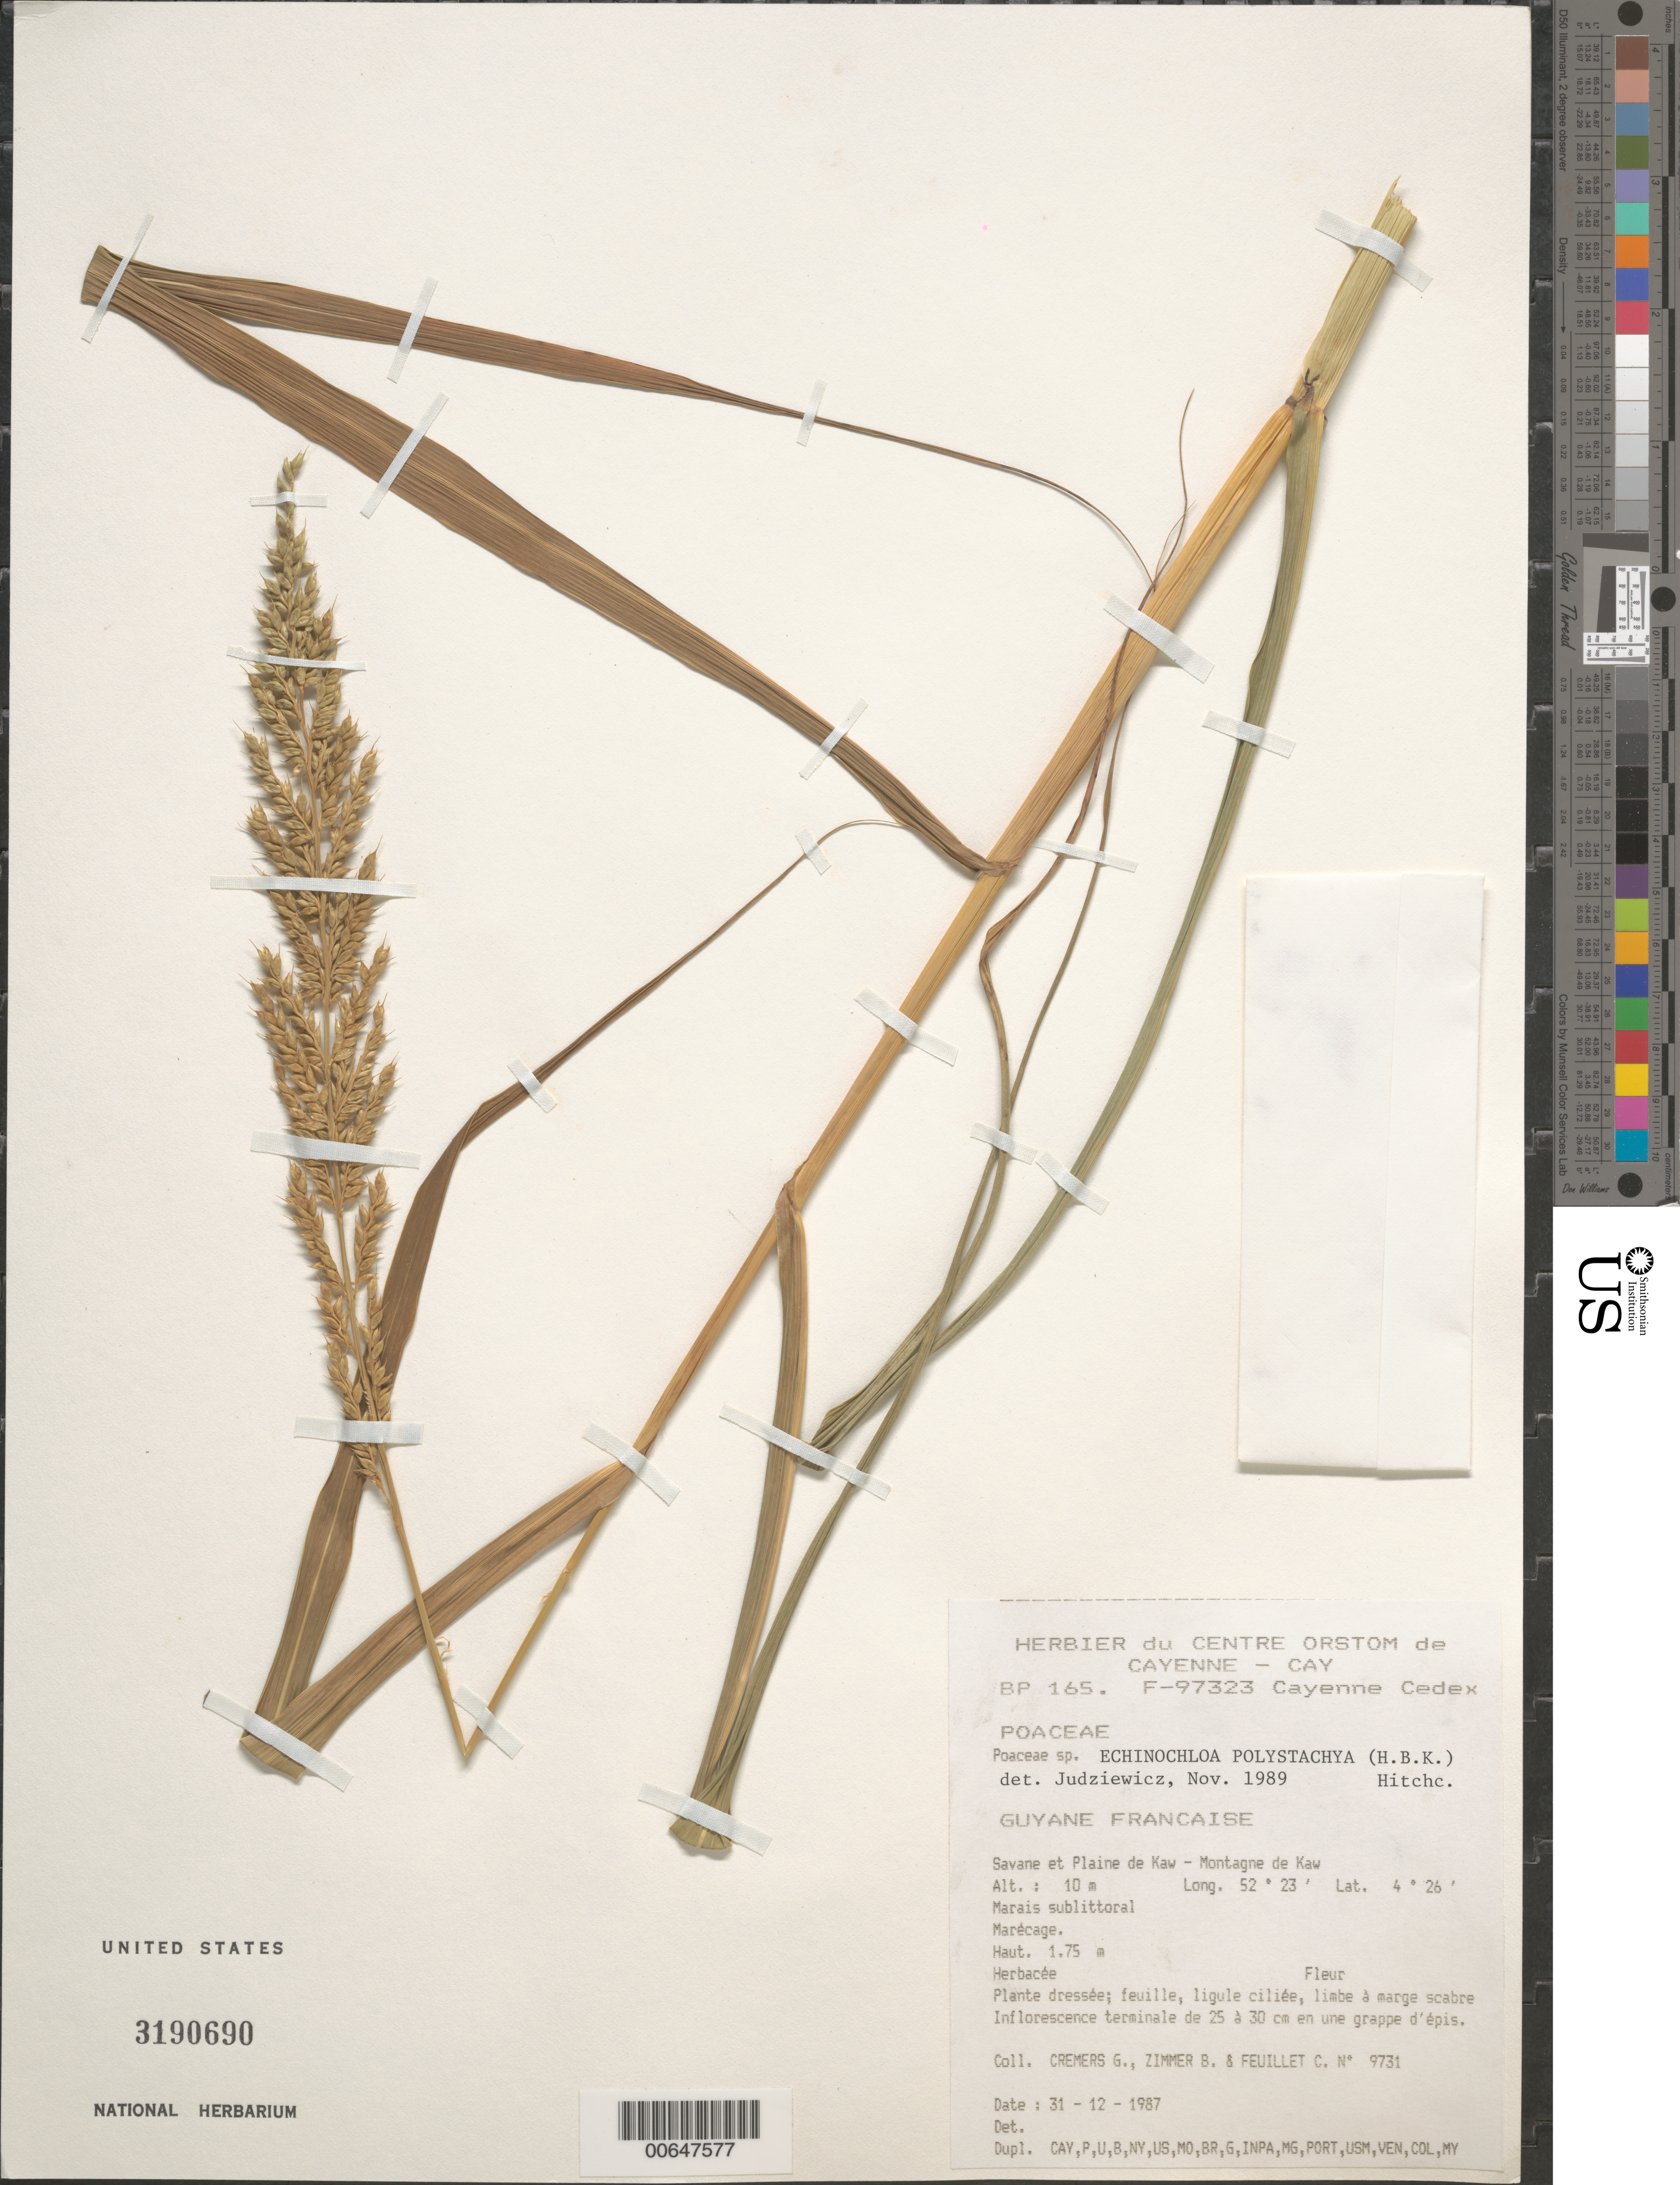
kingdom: Plantae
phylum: Tracheophyta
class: Liliopsida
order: Poales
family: Poaceae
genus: Echinochloa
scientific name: Echinochloa polystachya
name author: (Kunth) Hitchc.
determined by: Judziewicz, E. J.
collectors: G. Cremers, B. Zimmer & C. Feuillet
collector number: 9731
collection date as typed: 31 Dec 1987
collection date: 1987-12-31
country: French Guiana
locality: Montagne de Kaw, Savane et Plaine de Kaw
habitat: Marais sublittoral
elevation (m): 10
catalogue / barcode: US 3190690